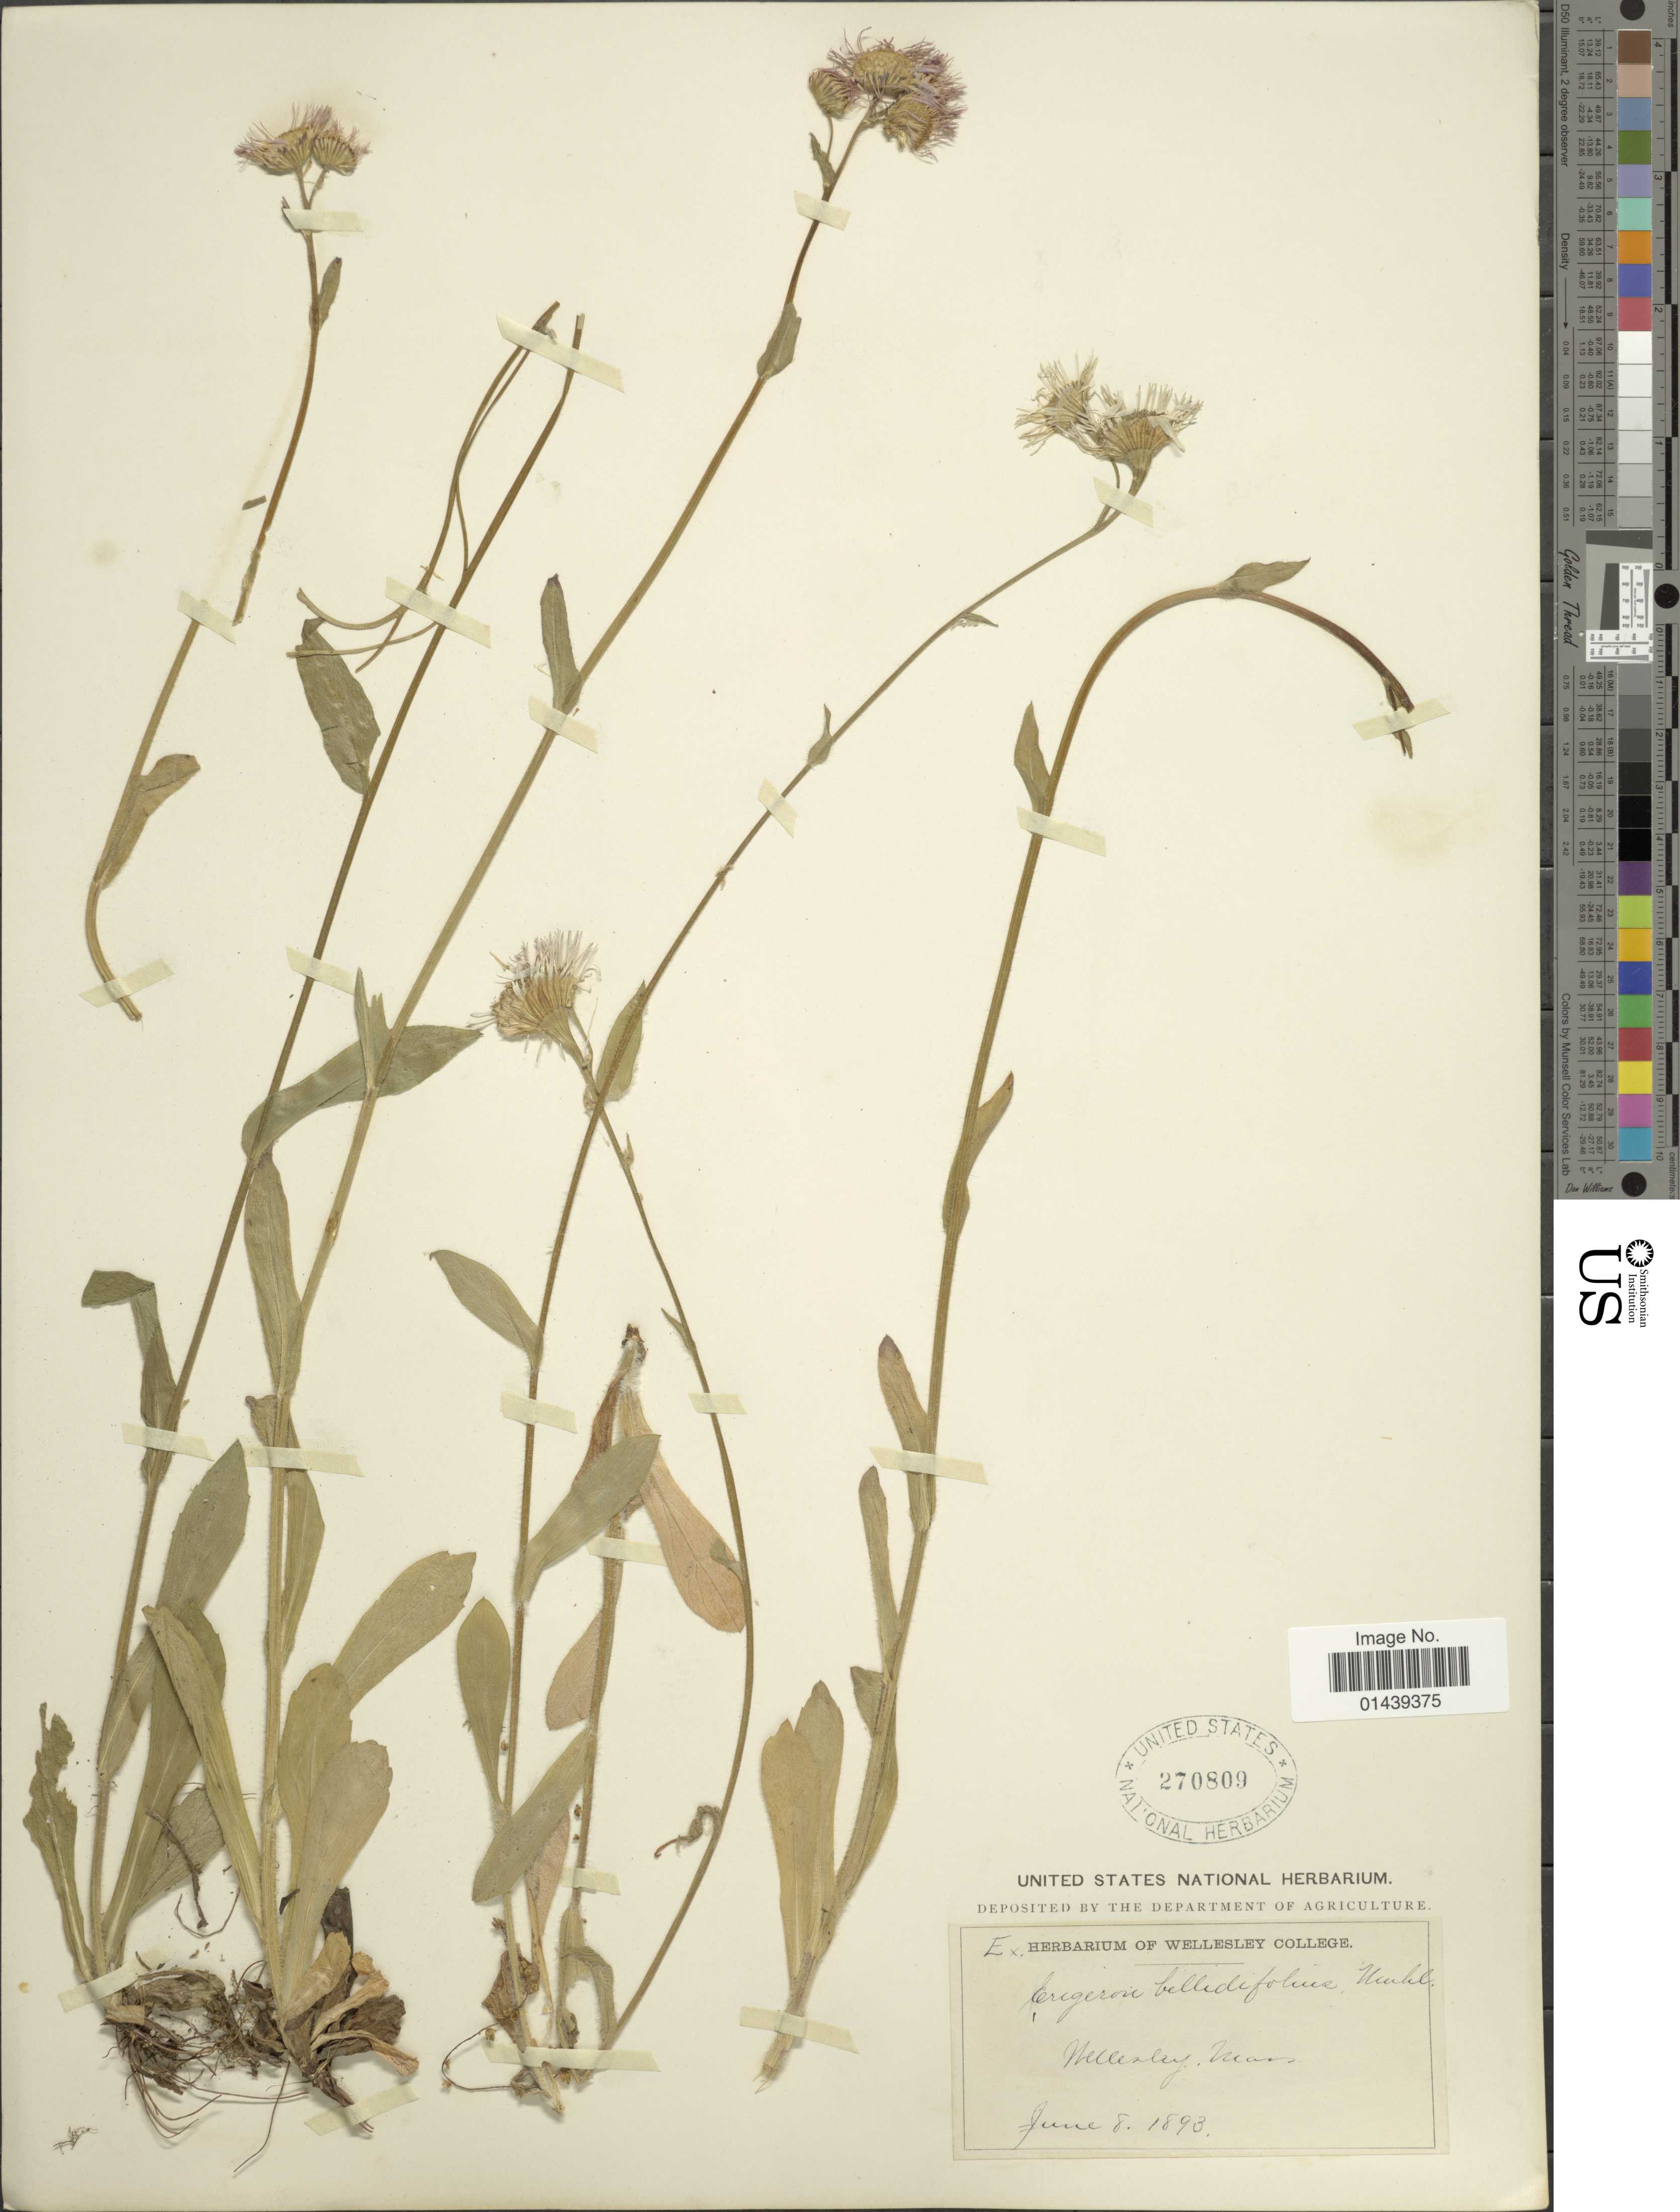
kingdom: Plantae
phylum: Tracheophyta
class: Magnoliopsida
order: Asterales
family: Asteraceae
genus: Erigeron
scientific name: Erigeron pulchellus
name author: Michx.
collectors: ex herb. Wellesley College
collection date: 1893-06-08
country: United States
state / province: Massachusetts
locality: Wellesley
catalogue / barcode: US 270809